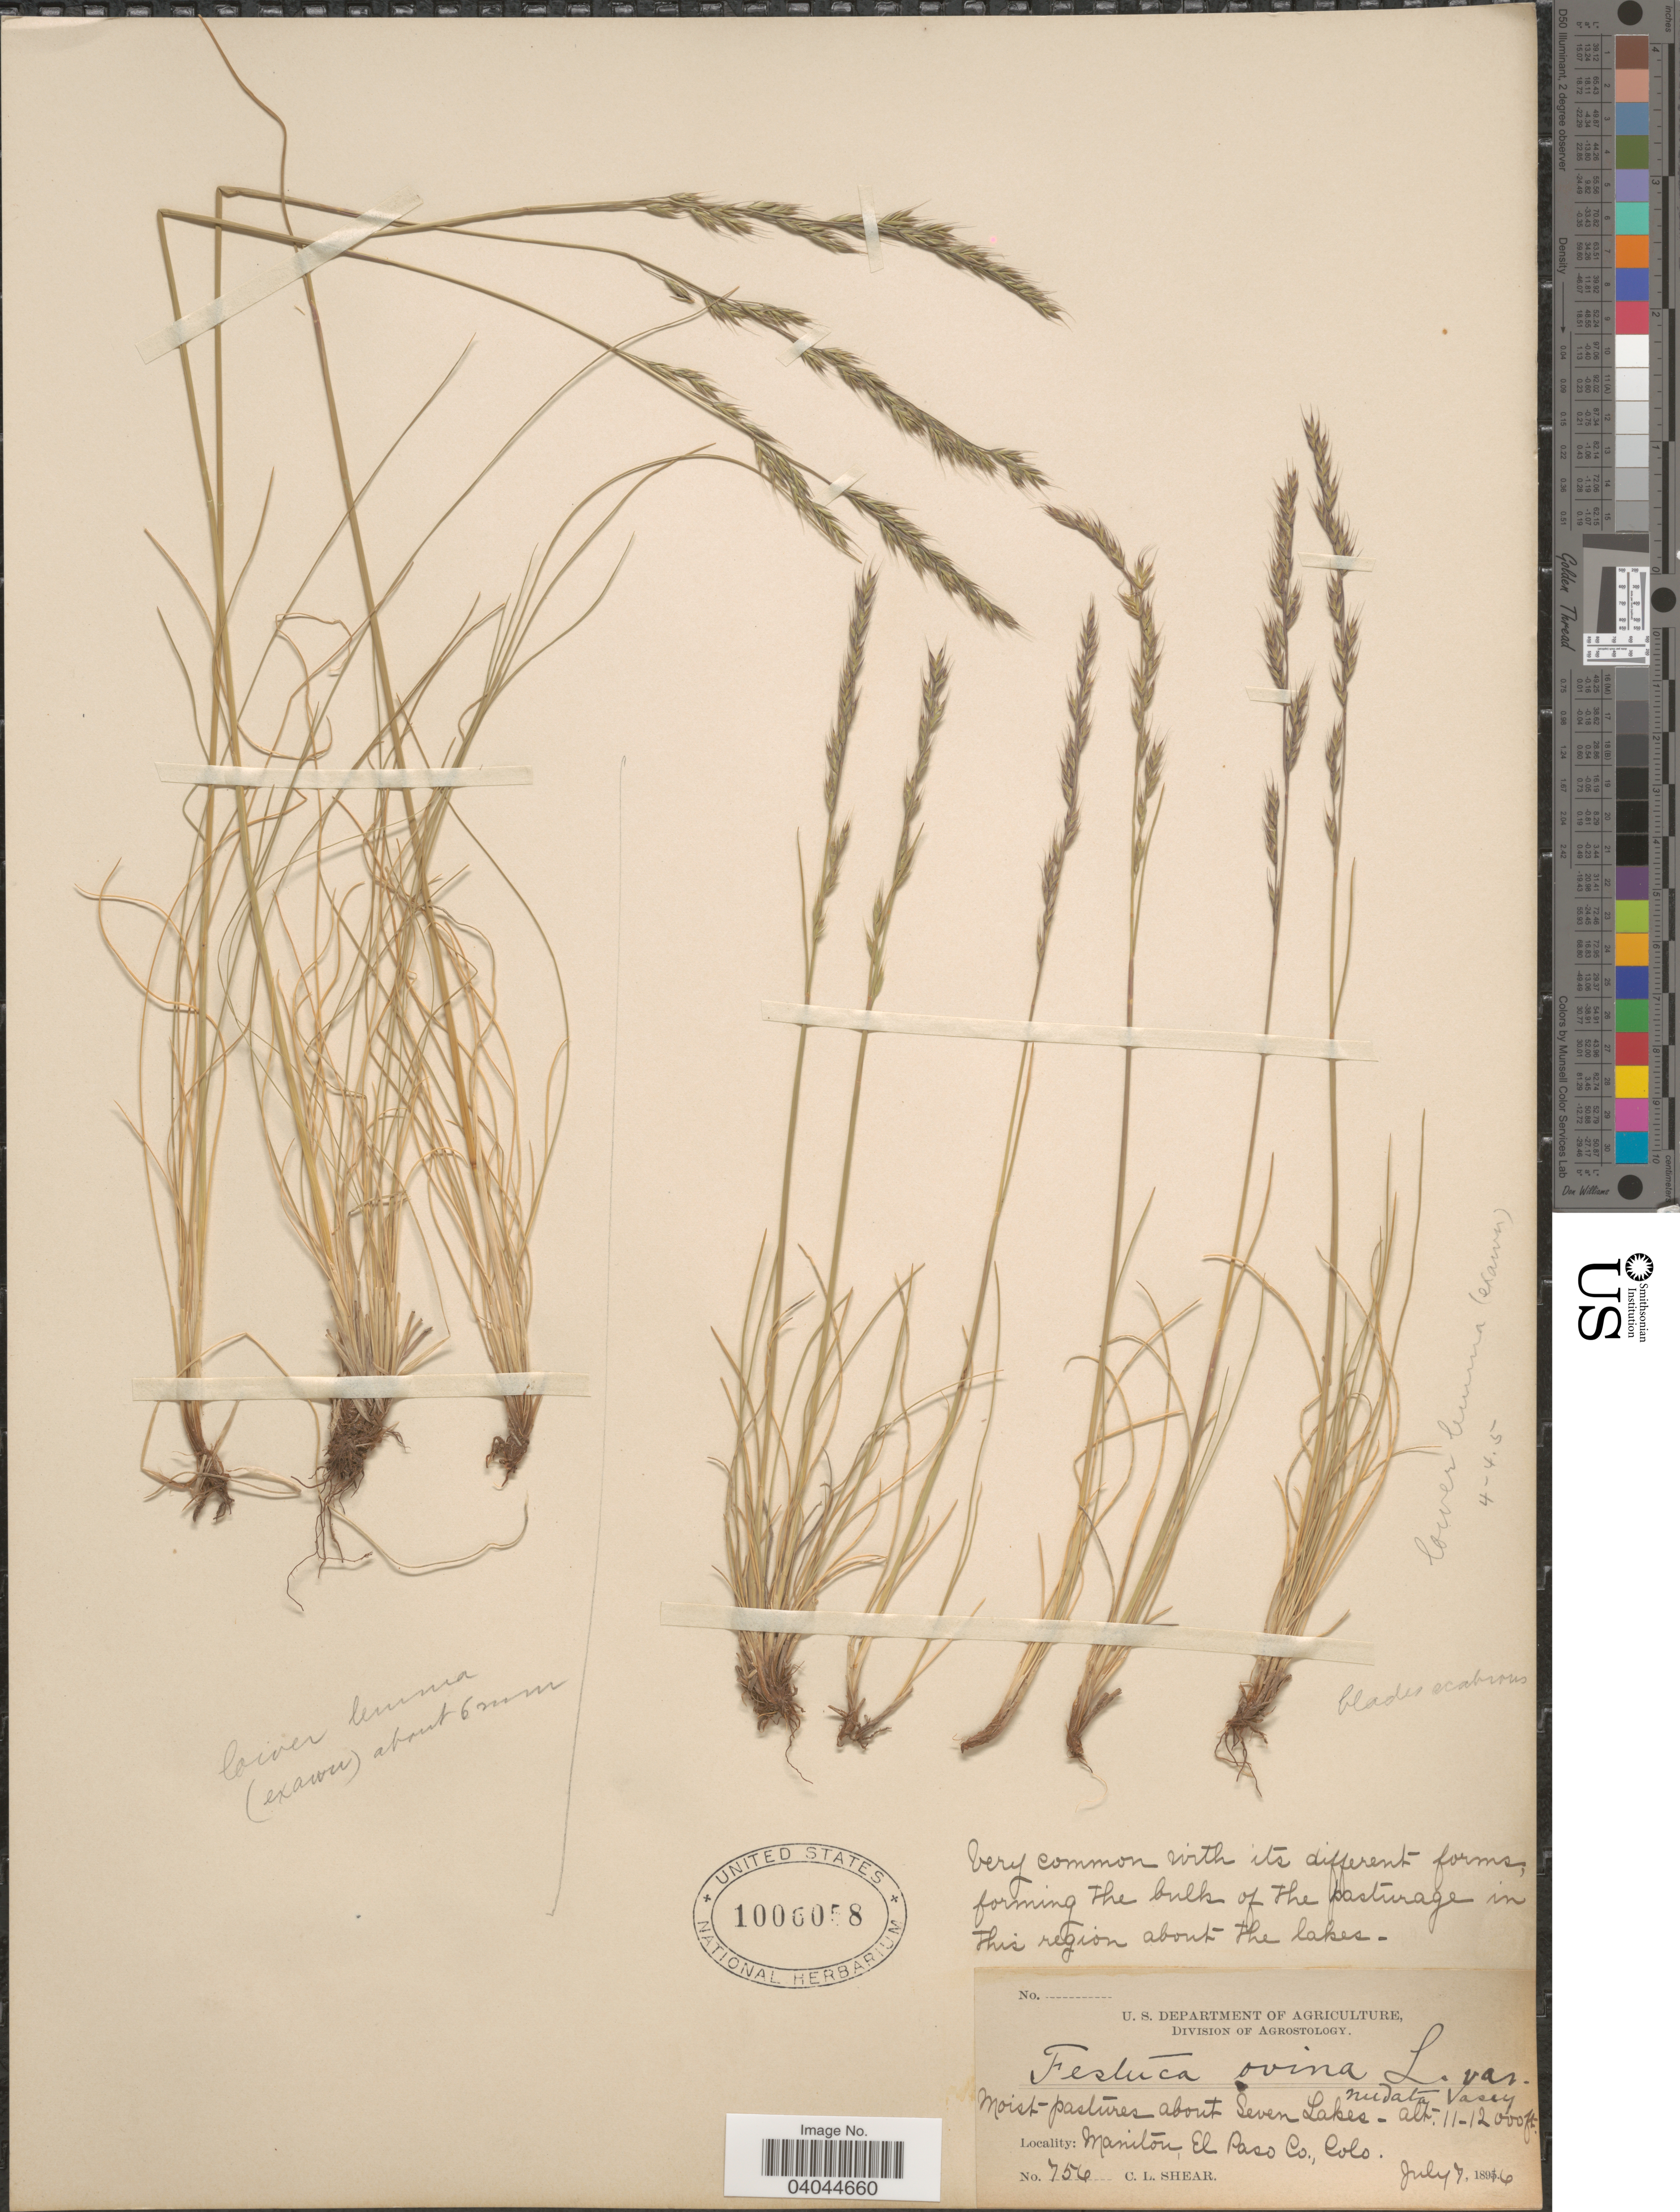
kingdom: Plantae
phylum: Tracheophyta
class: Liliopsida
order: Poales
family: Poaceae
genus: Festuca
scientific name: Festuca ovina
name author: L.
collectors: C. L. Shear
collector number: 756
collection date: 1896-07-07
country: United States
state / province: Colorado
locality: Moist pasture about Seven Lakes. Manitou, El Paso Co.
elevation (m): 3353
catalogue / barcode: US 1006058